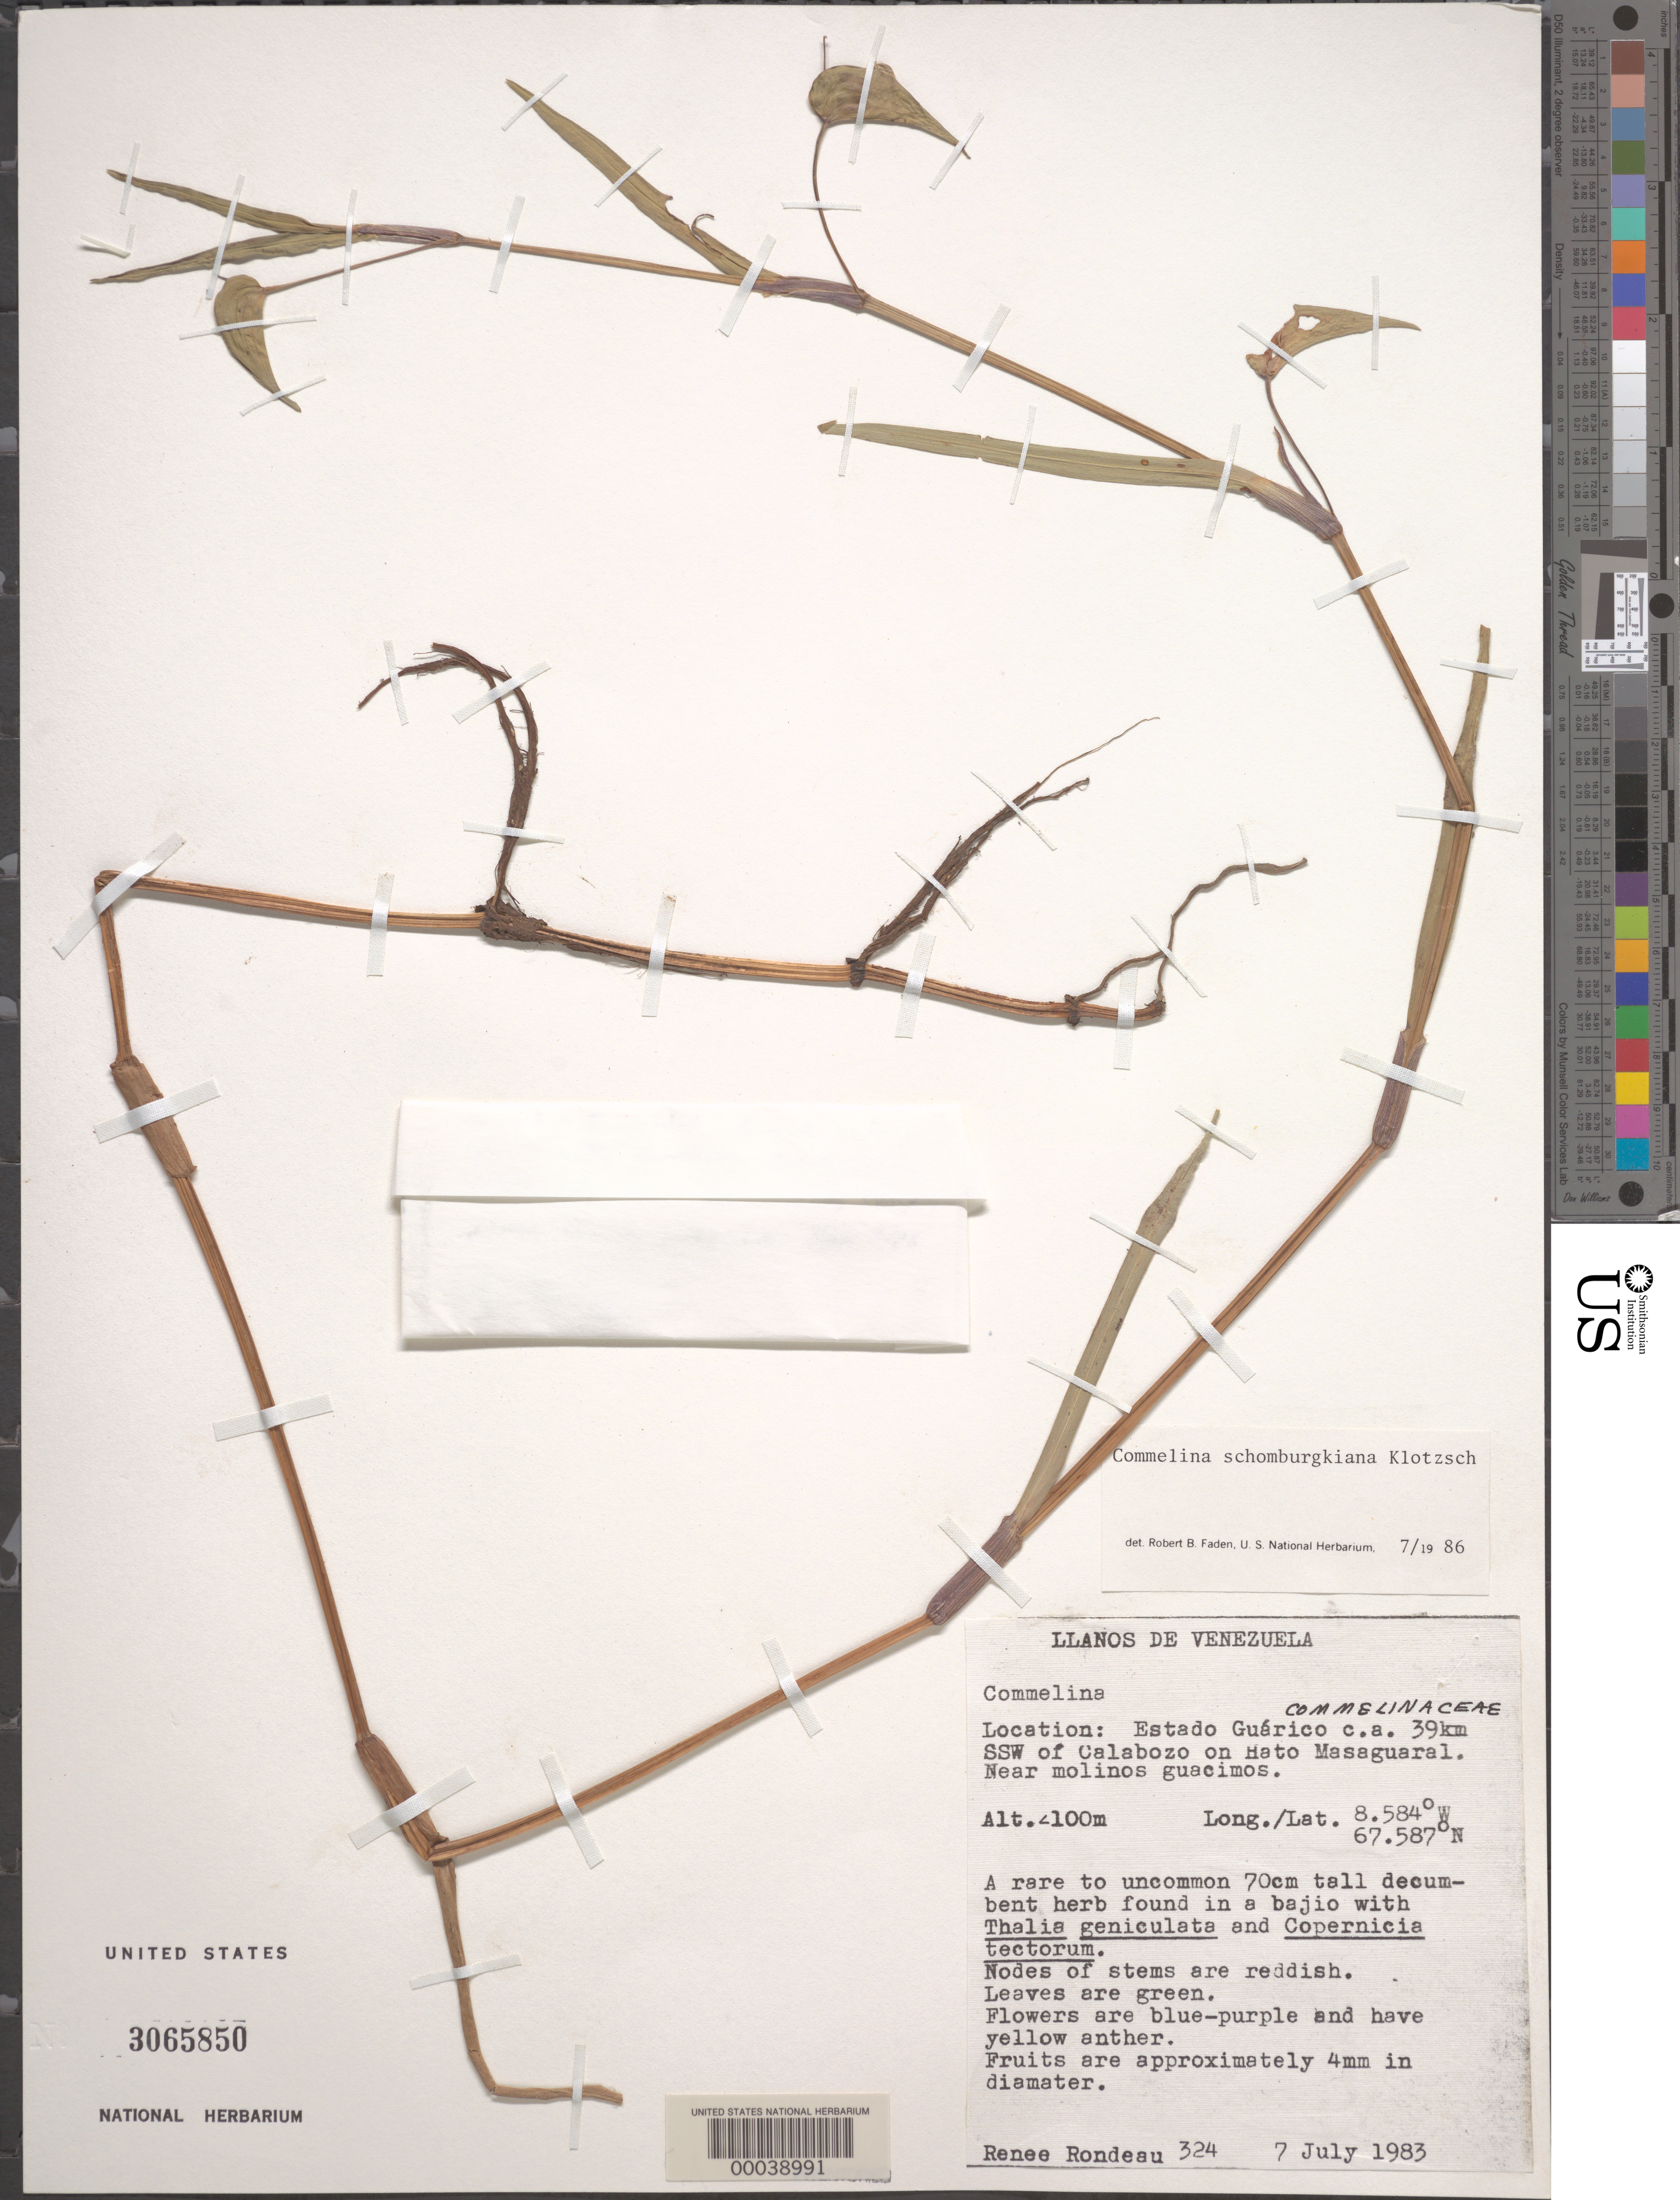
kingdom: Plantae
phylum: Tracheophyta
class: Liliopsida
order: Commelinales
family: Commelinaceae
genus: Commelina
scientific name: Commelina schomburgkiana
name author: Klotzsch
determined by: Faden, Robert B., (US), Smithsonian Institution - National Museum of Natural History (UNITED STATES)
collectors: R. Rondeau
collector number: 324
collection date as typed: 07 Jul 1983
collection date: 1983-07-07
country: Venezuela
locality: Ssw of calabozo on hato masaguaral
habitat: Bajio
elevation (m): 100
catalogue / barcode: US 3065850